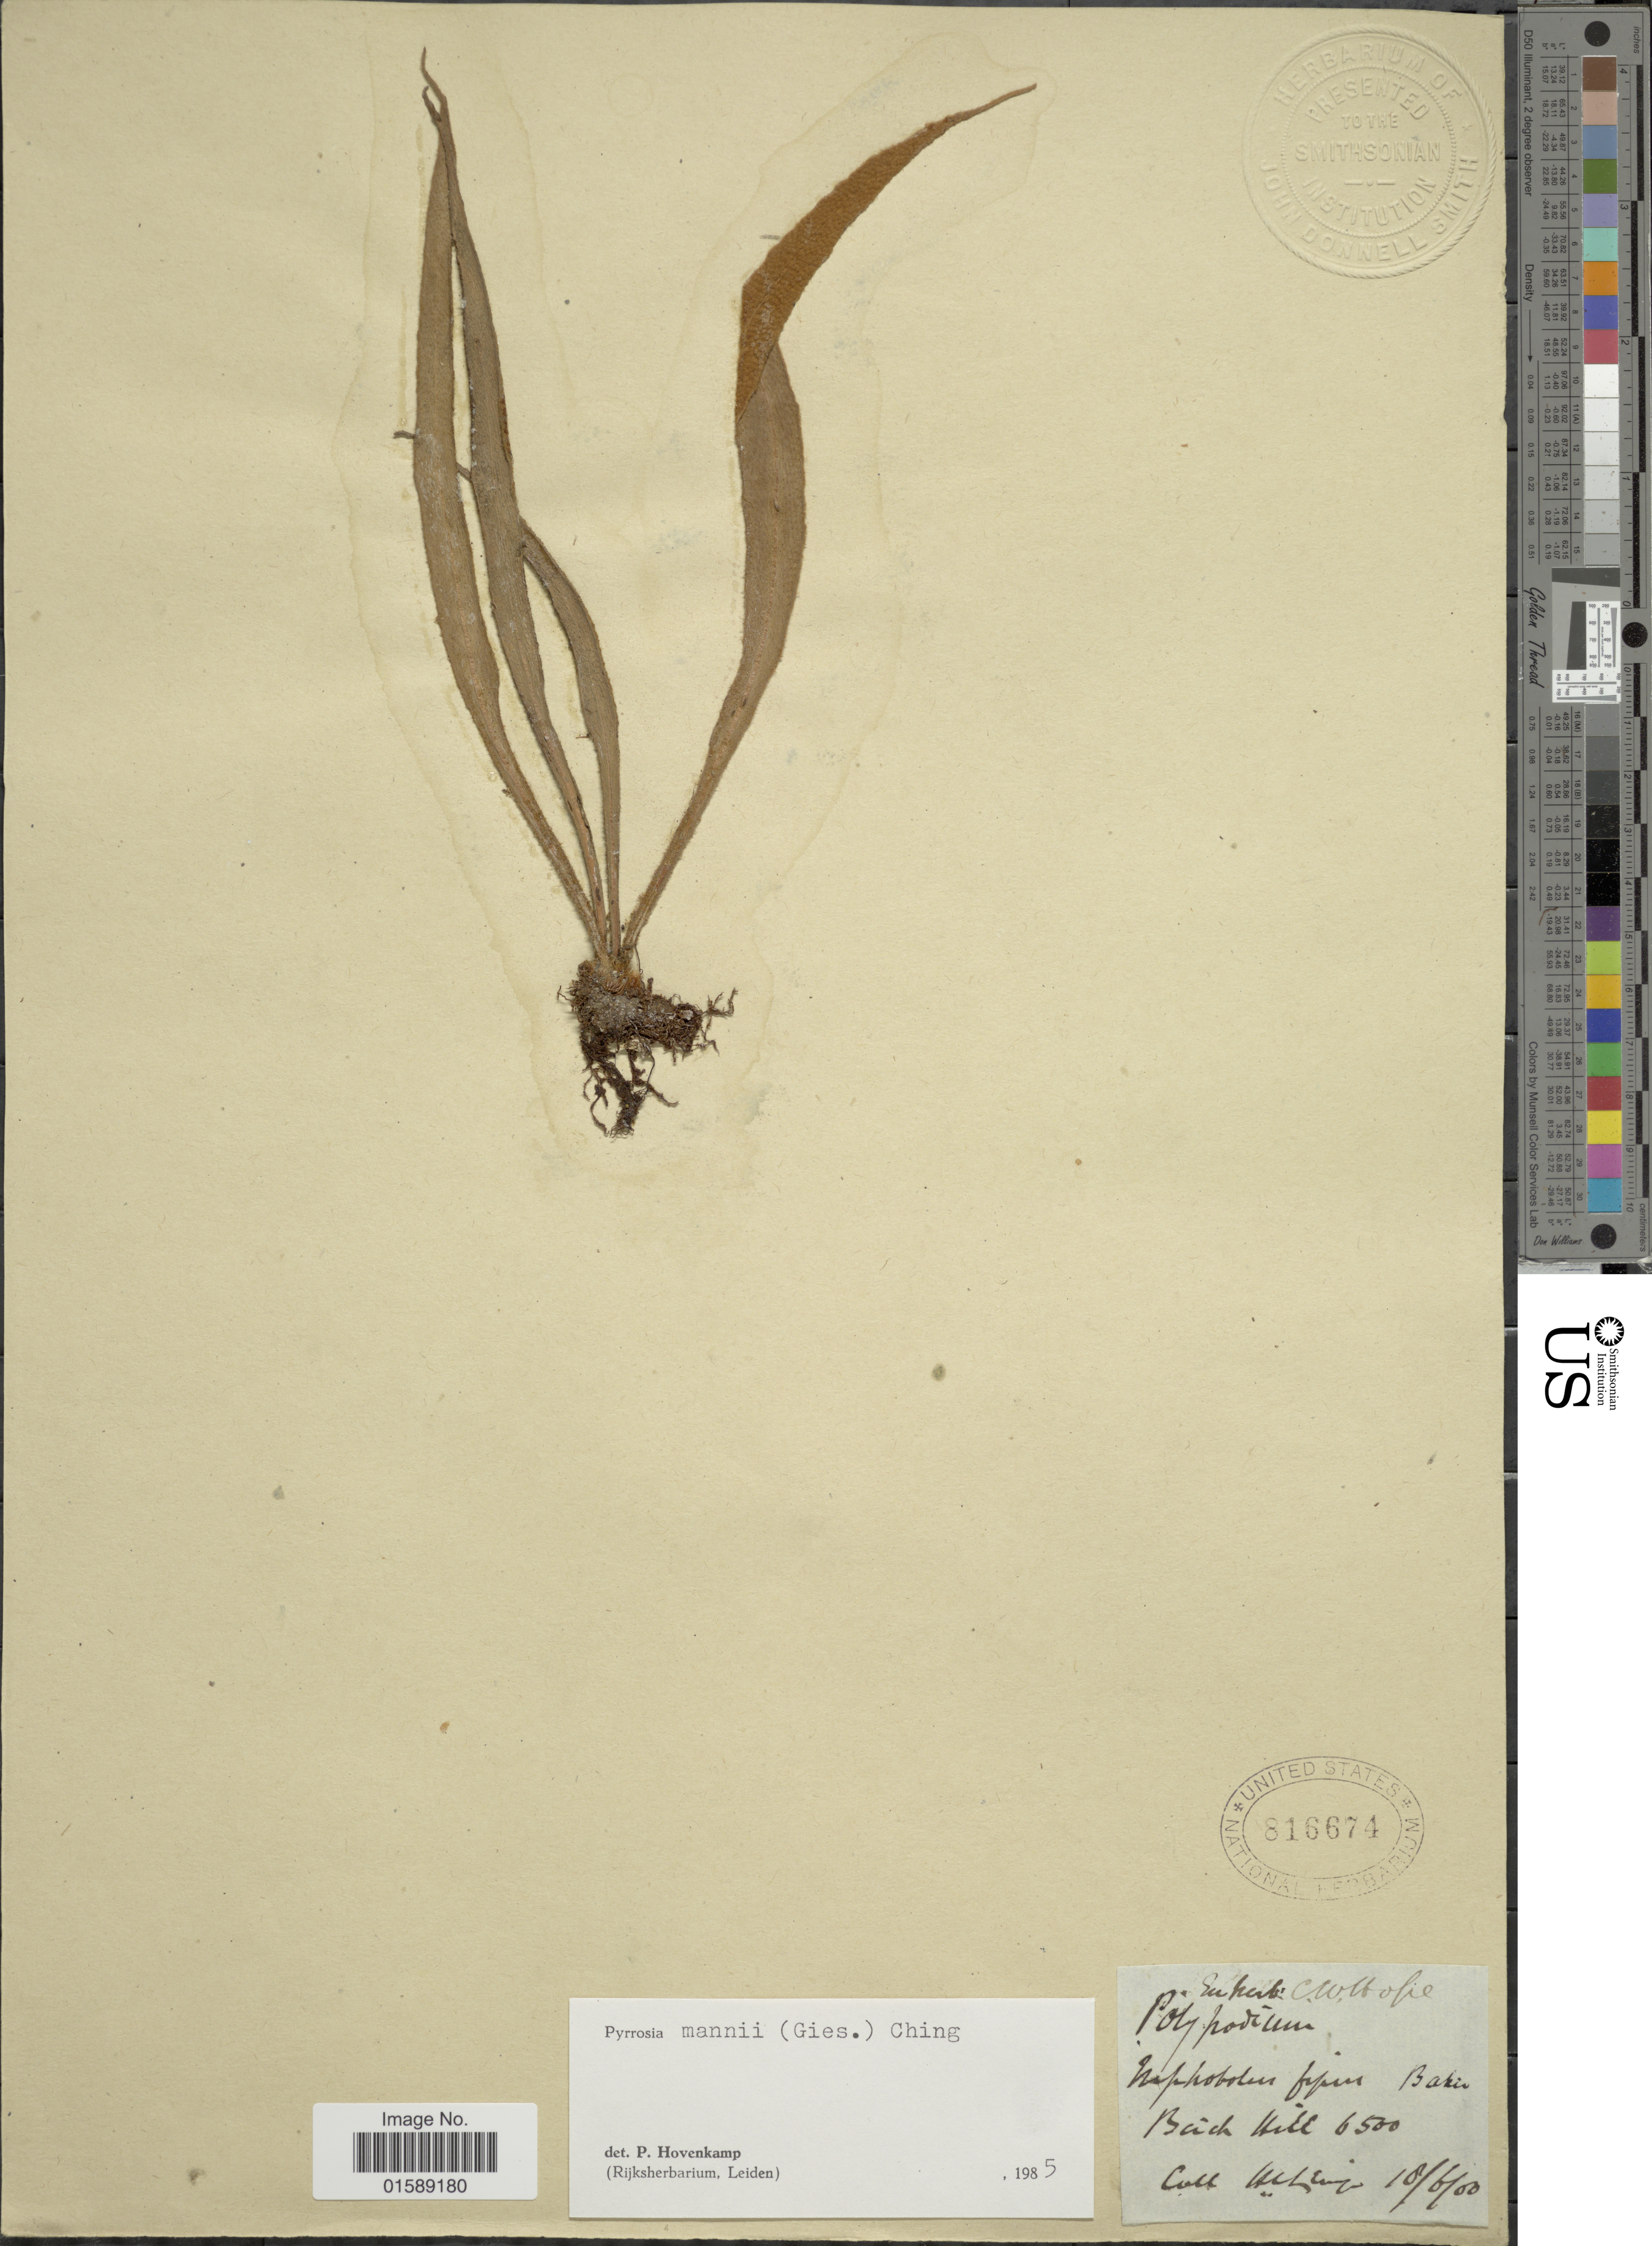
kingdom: Plantae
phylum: Tracheophyta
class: Polypodiopsida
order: Polypodiales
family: Polypodiaceae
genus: Pyrrosia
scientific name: Pyrrosia mannii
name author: (Giesenh.) Ching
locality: Buch Hill. Bakir.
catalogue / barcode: US 816674